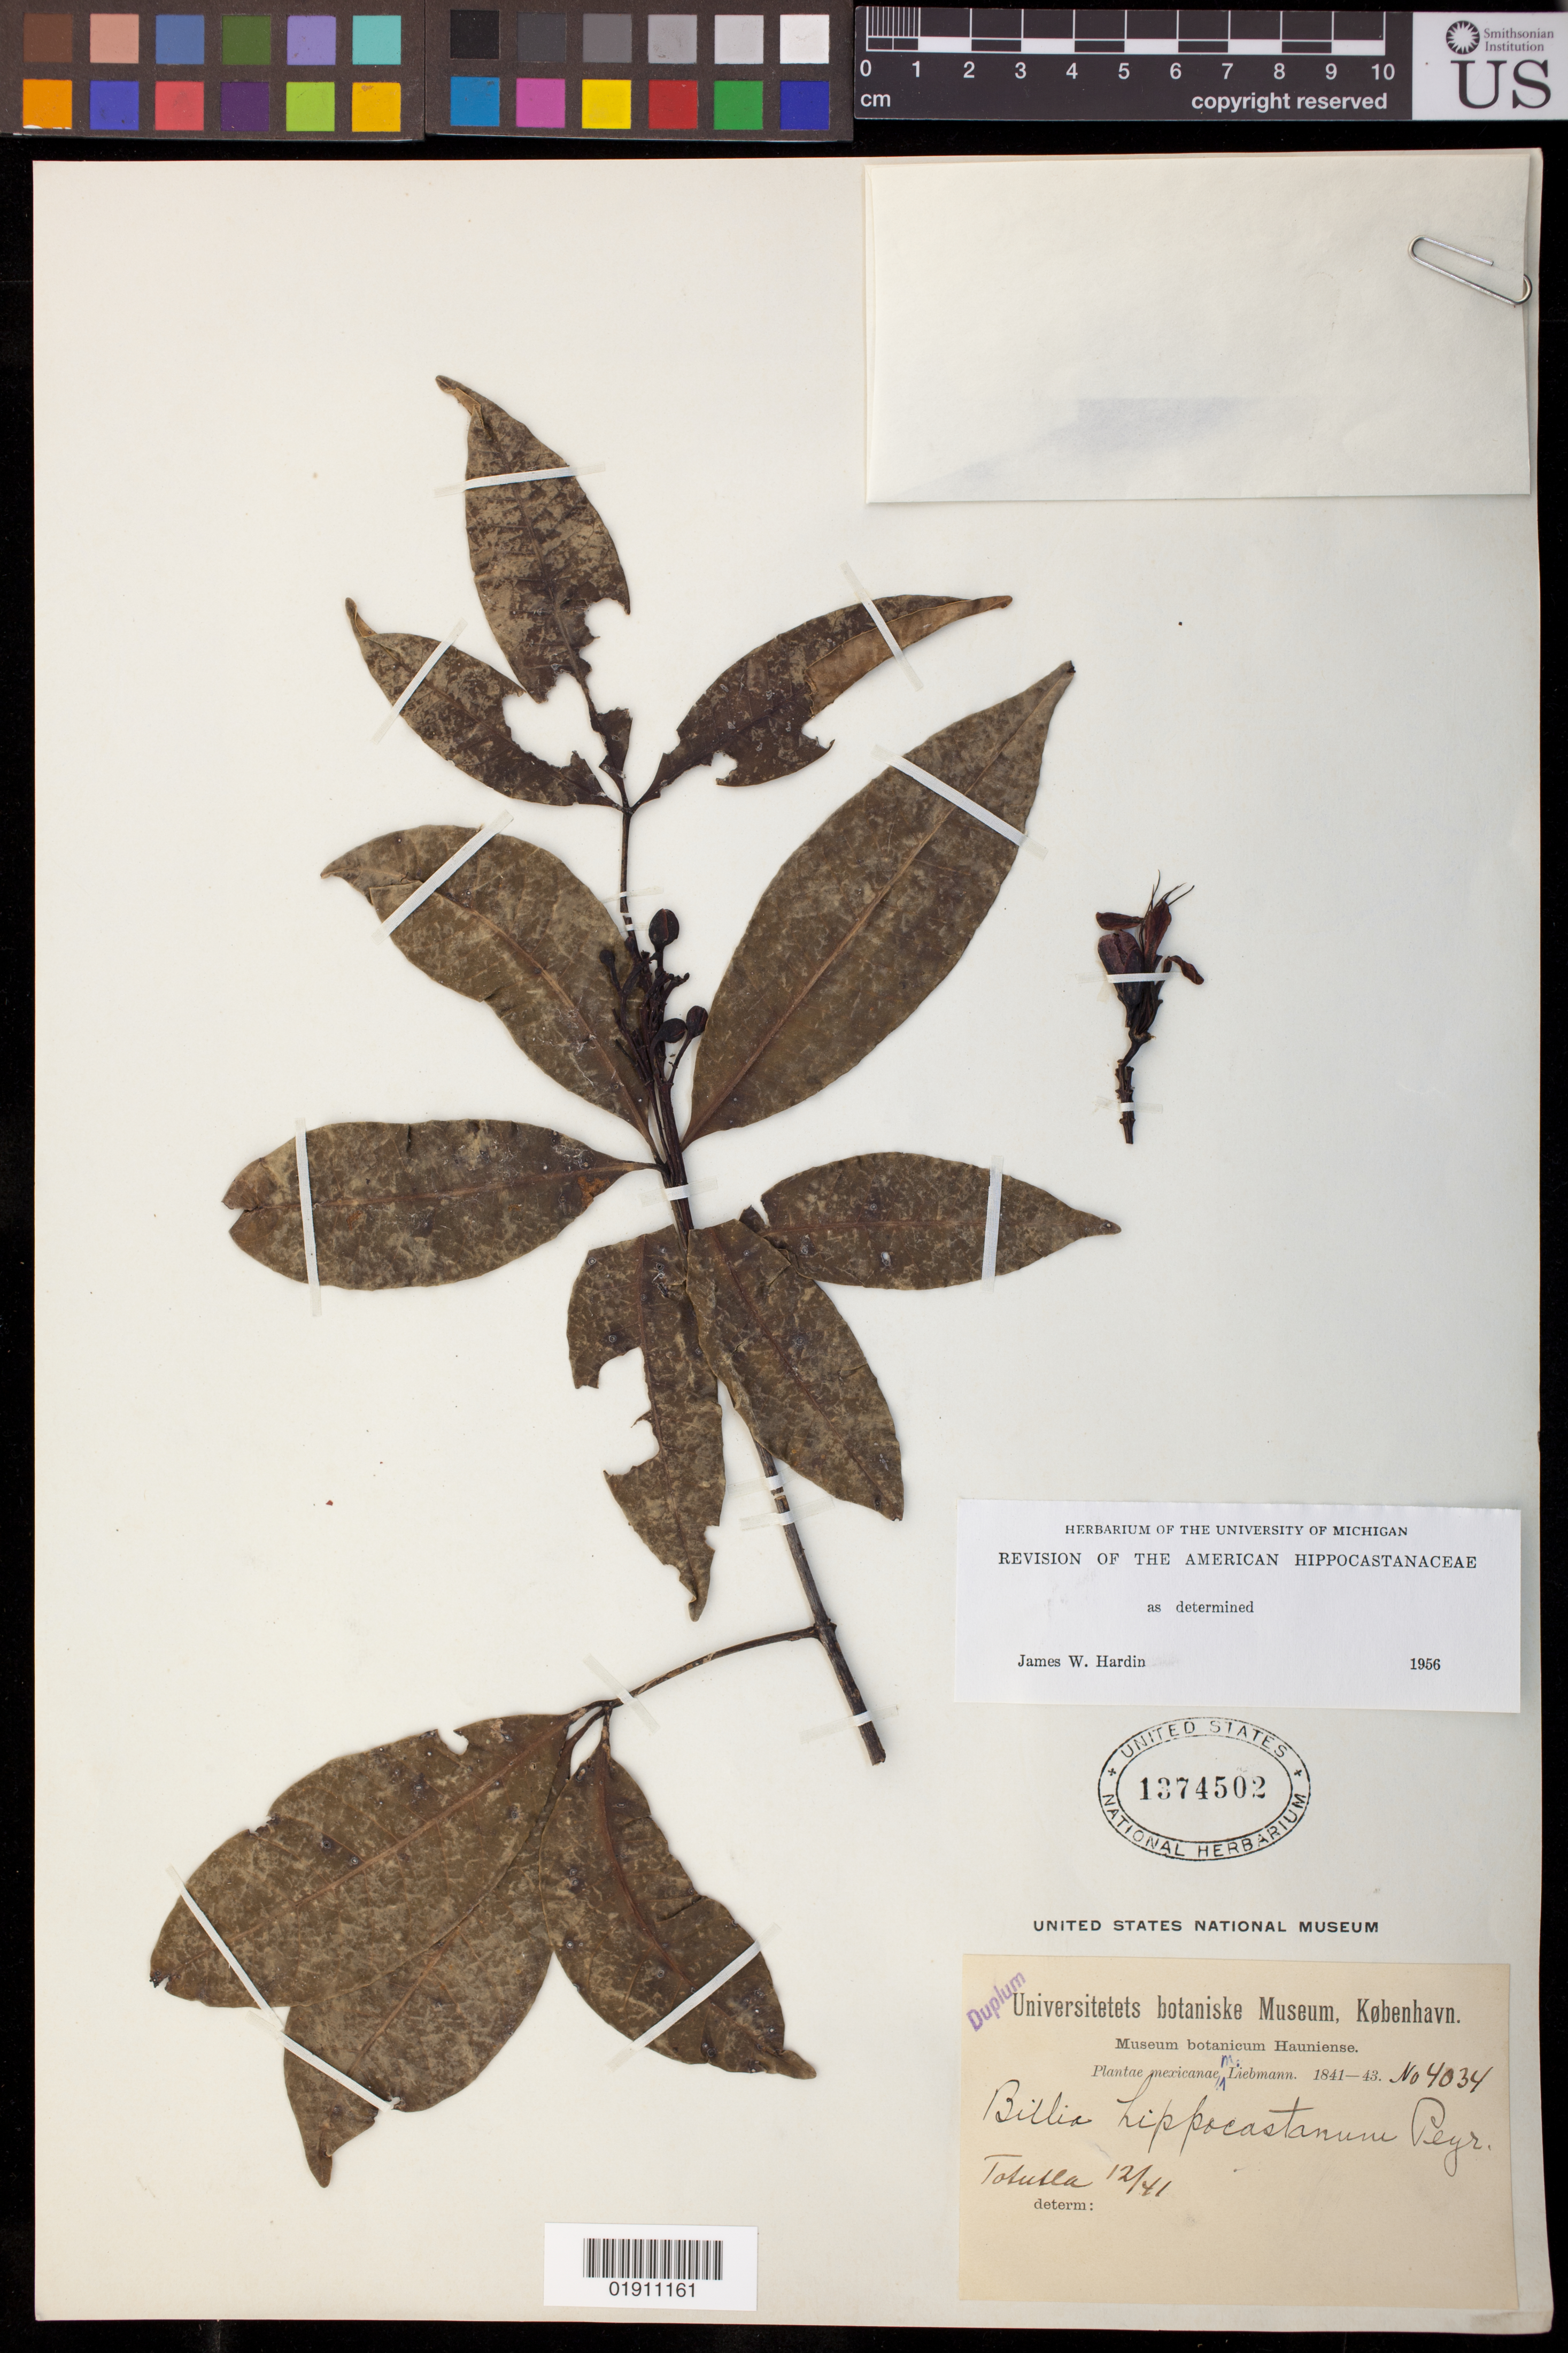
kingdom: Plantae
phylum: Tracheophyta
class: Magnoliopsida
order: Sapindales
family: Sapindaceae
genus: Billia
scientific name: Billia hippocastanum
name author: Peyr.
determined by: Hardin, J. W.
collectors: F. M. Liebmann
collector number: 4034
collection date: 1841-12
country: Mexico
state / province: México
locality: Tolucla [Toluca]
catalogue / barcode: US 1374502